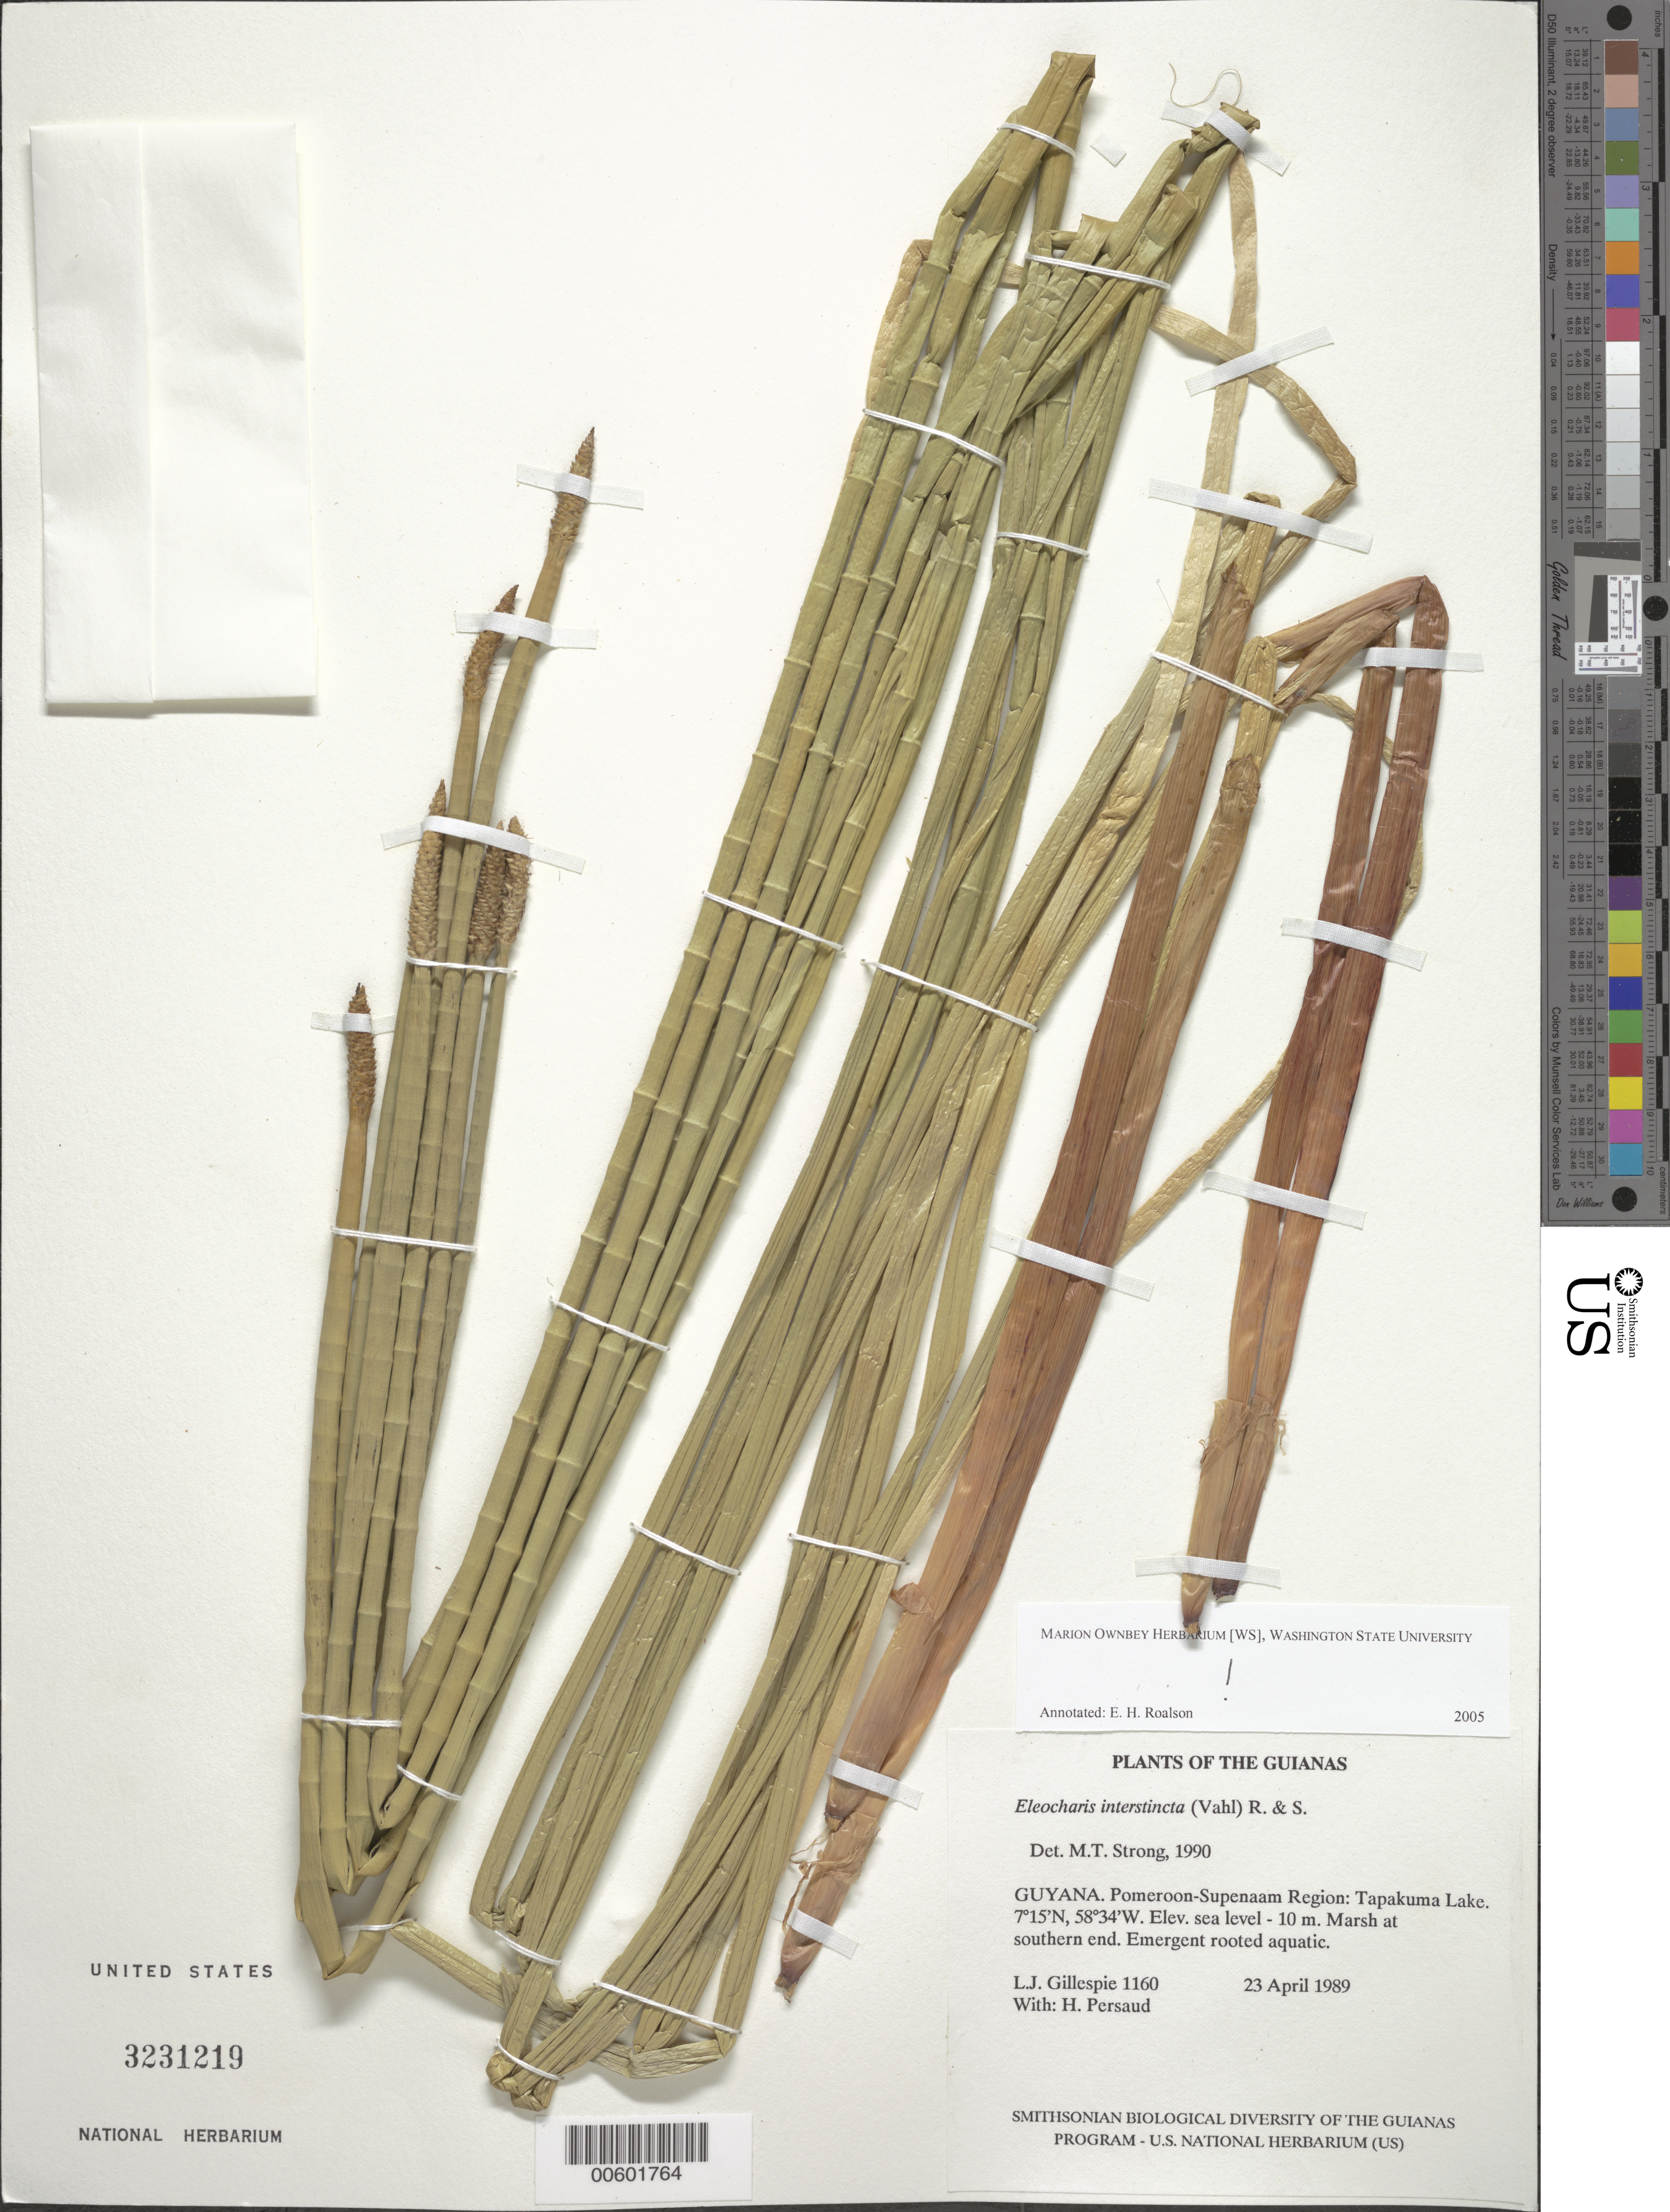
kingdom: Plantae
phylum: Tracheophyta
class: Liliopsida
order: Poales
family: Cyperaceae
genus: Eleocharis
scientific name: Eleocharis interstincta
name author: (Vahl) Roem. & Schult.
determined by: Strong, M. T., (US), Smithsonian Institution - National Museum of Natural History (UNITED STATES)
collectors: L. J. Gillespie & H. Persaud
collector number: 1160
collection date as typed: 23 April 1989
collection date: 1989-04-23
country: Guyana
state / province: Pomeroon-Supenaam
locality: Tapakuma Lake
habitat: Marsh at southern end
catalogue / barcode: US 3231219